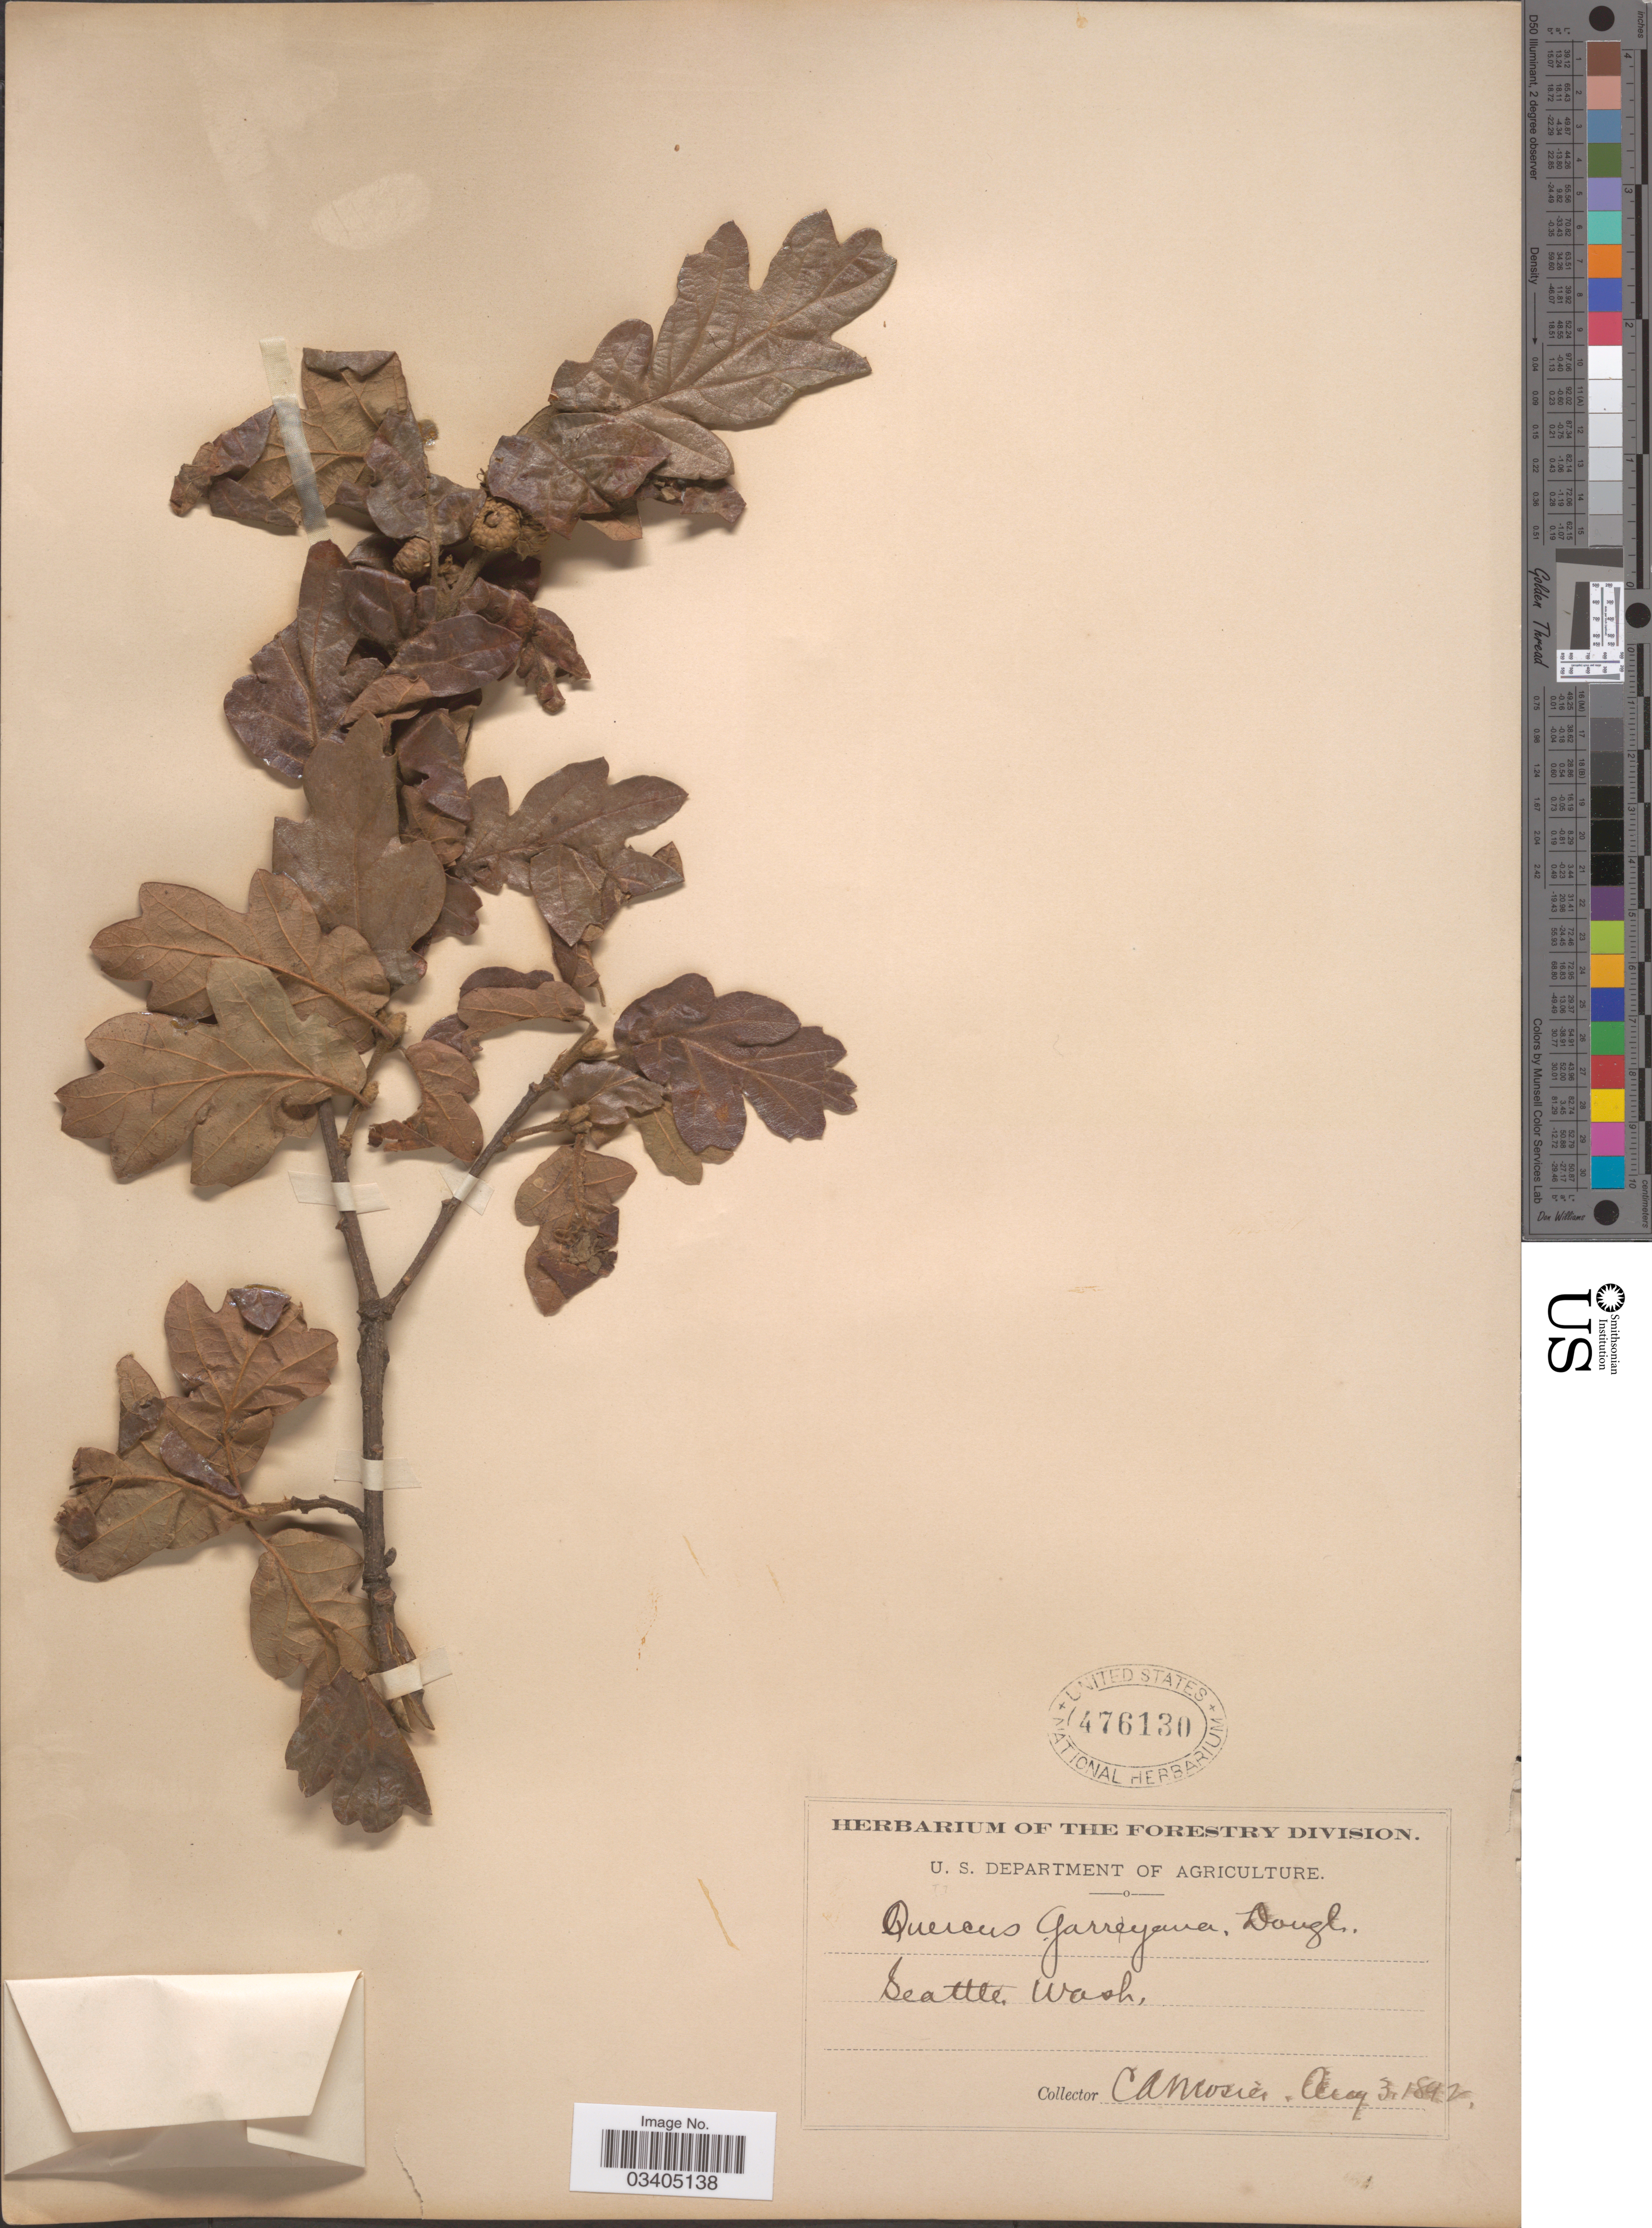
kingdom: Plantae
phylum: Tracheophyta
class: Magnoliopsida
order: Fagales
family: Fagaceae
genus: Quercus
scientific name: Quercus garryana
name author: Douglas ex Hook.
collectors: C. A. Mosier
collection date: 1892-08-03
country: United States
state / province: Washington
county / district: King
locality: Seattle.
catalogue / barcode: US 476130